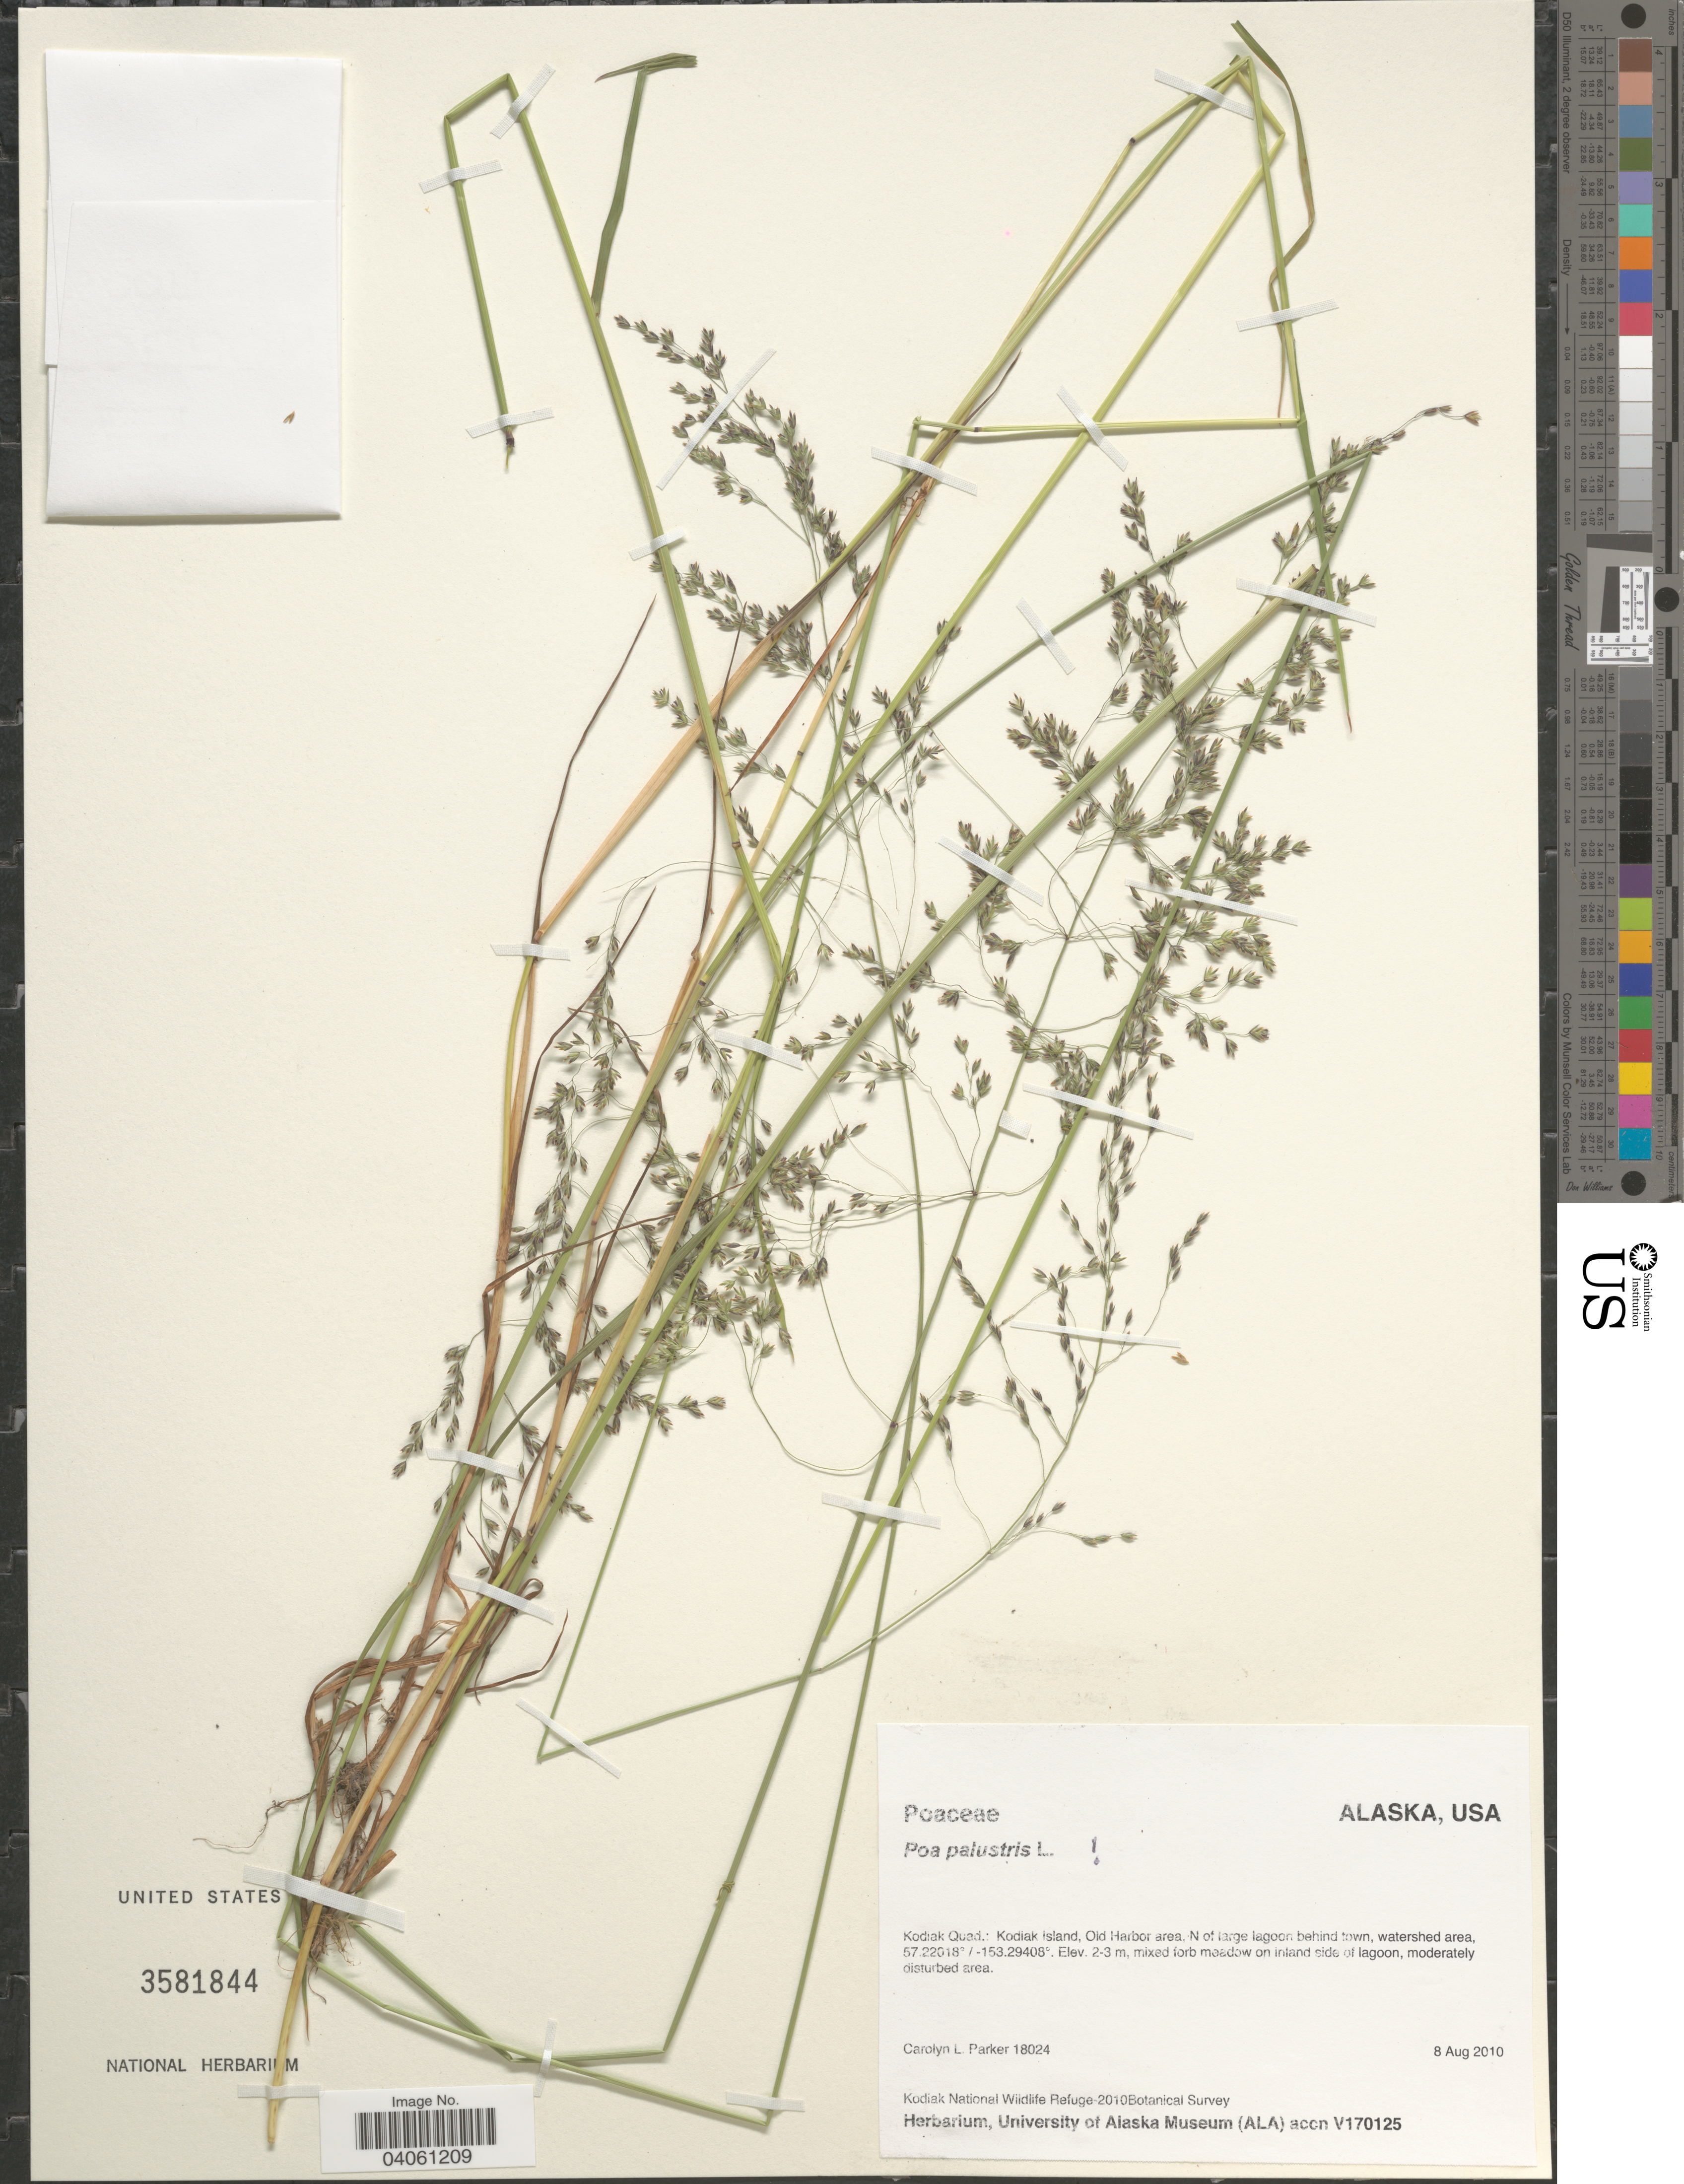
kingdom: Plantae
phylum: Tracheophyta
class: Liliopsida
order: Poales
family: Poaceae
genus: Poa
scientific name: Poa palustris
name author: L.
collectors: C. L. Parker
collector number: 18024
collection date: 2010-08-08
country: United States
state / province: Alaska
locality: Kodiak Quad.: Kodiak Island, Old Harbor area, N of large lagoon behind town, watershed area, mixed forb meadow on inland side of lagoon, moderately disturbed area.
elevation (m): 2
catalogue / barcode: US 3581844